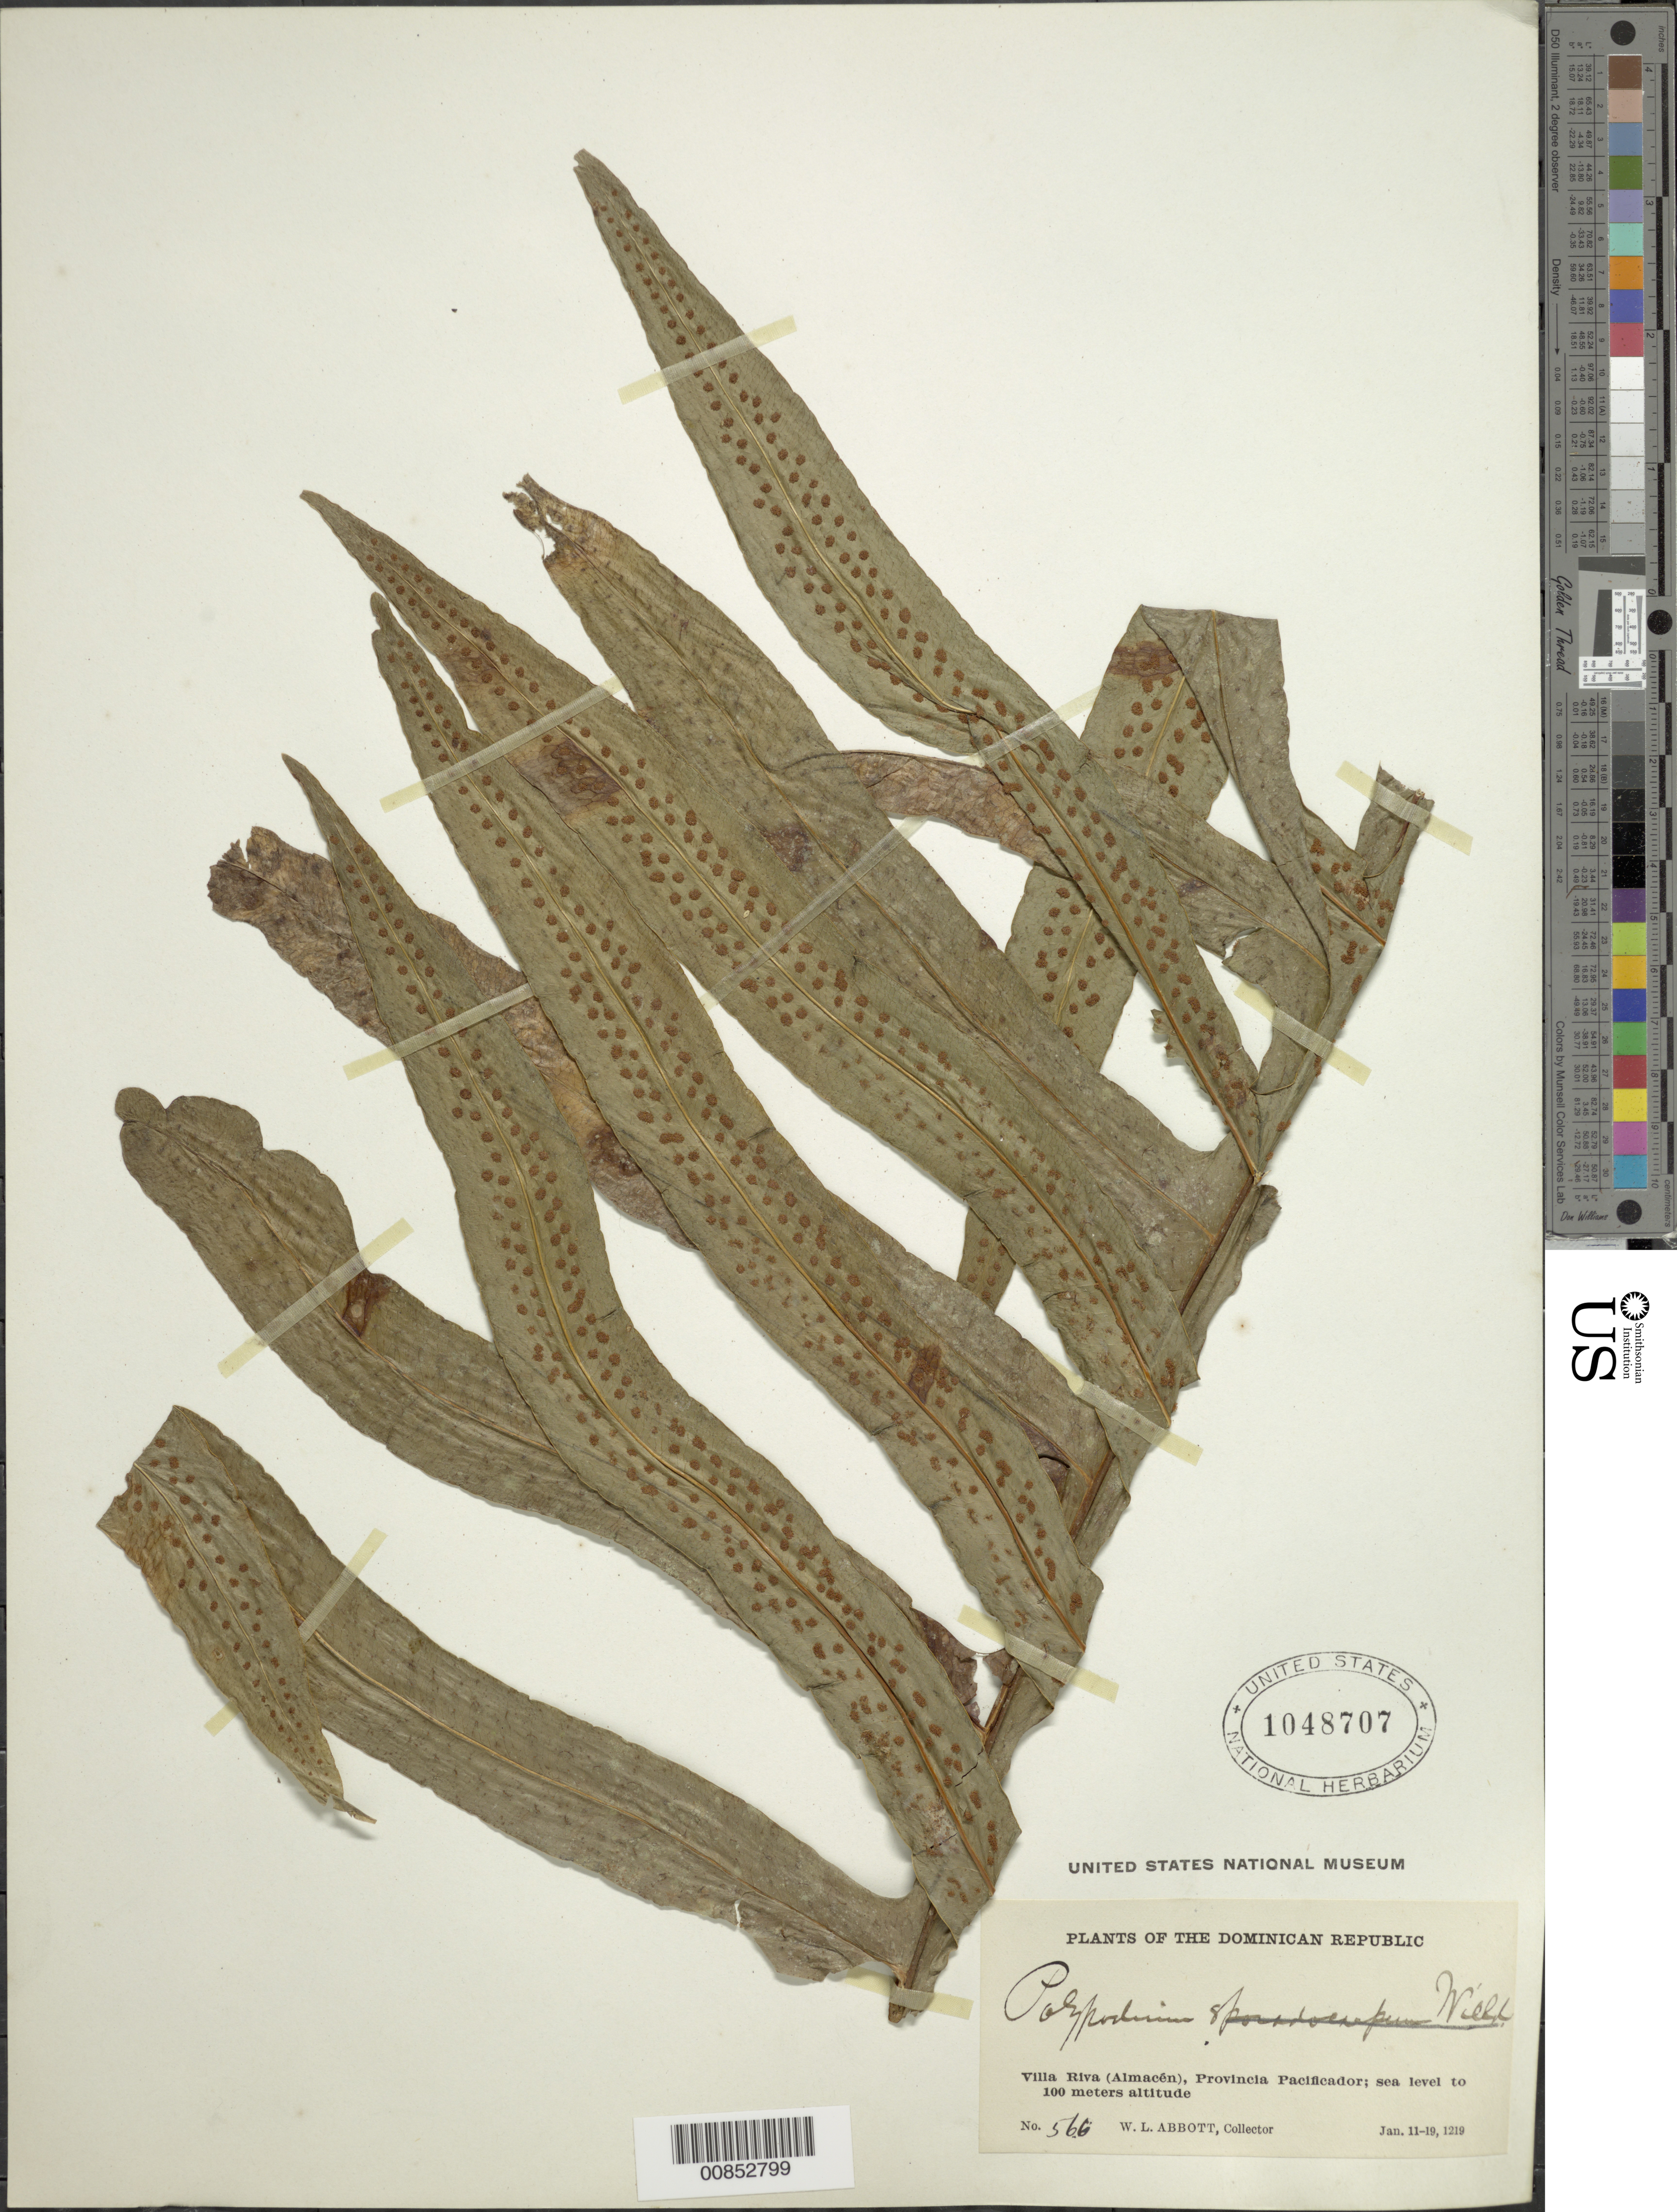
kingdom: Plantae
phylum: Tracheophyta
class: Polypodiopsida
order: Polypodiales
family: Polypodiaceae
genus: Phlebodium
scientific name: Phlebodium aureum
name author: (L.) J. Sm.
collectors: W. L. Abbott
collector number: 566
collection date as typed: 11 Jan 1921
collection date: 1921-01-11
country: Dominican Republic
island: Hispaniola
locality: Prov. Pacificador, villa Riva (Almacén)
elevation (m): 0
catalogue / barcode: US 1048707